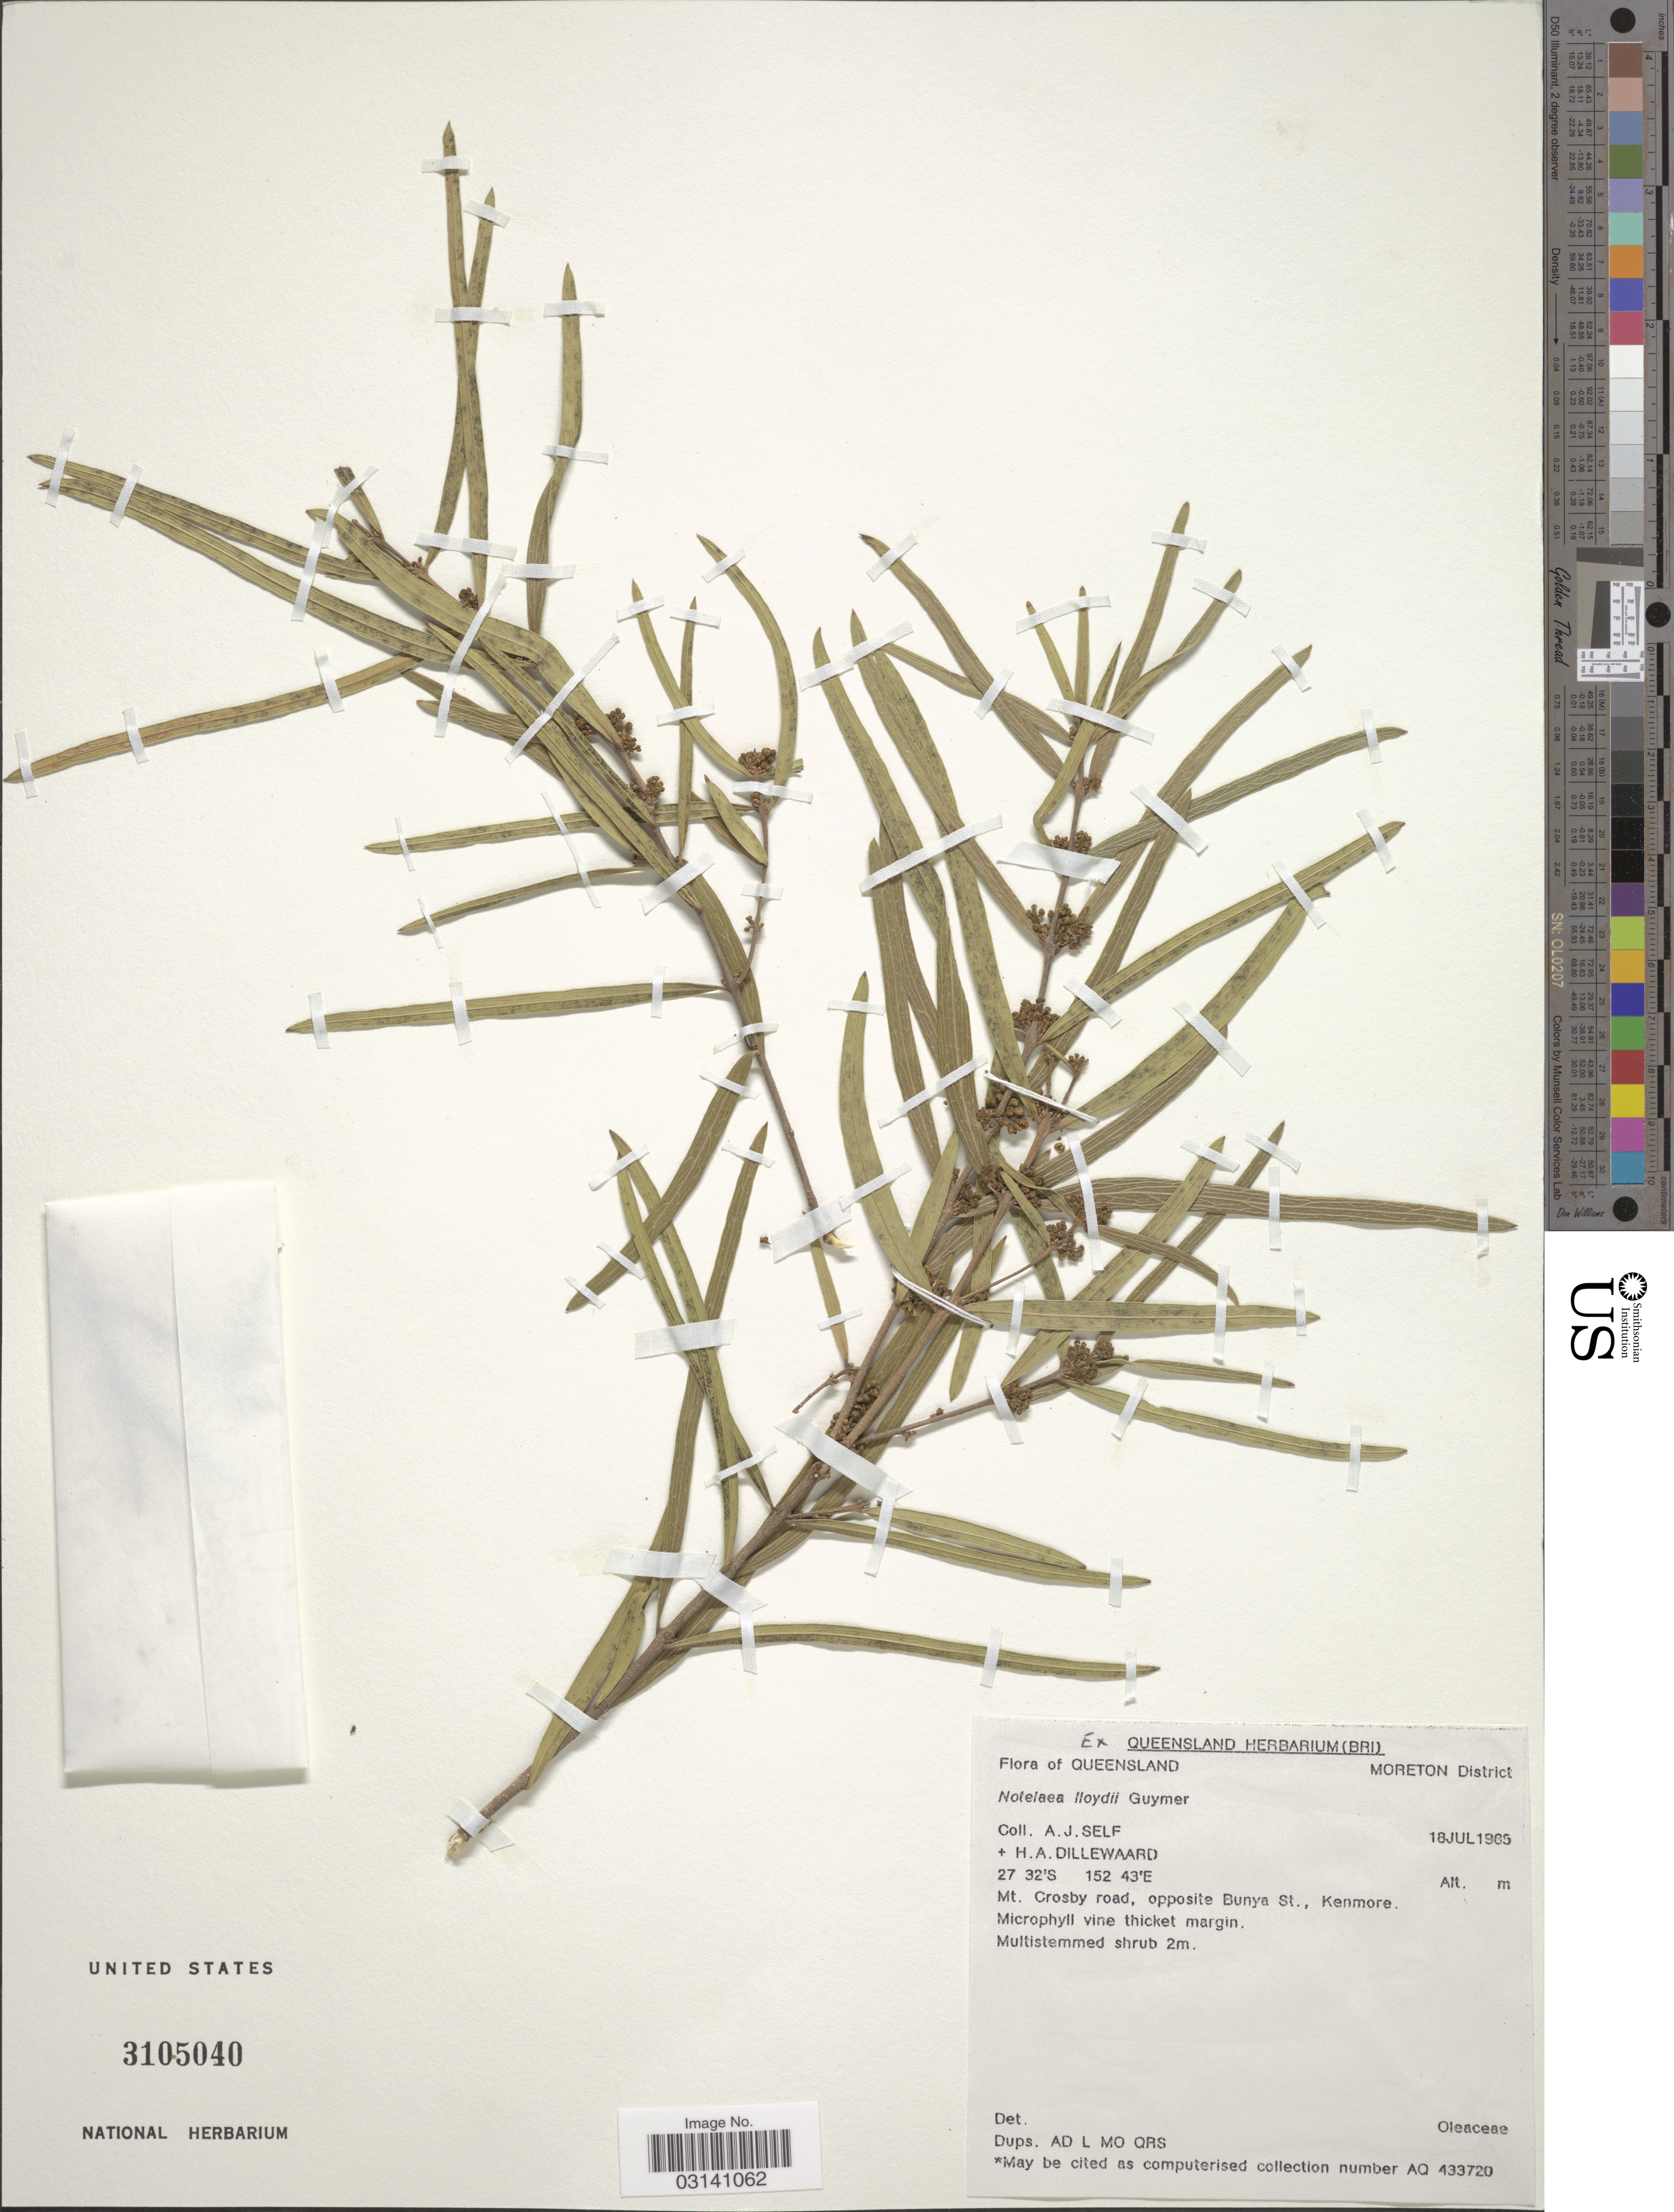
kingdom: Plantae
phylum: Tracheophyta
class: Magnoliopsida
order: Lamiales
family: Oleaceae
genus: Notelaea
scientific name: Notelaea microcarpa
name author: R. Br.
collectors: A. Self & H. Dillewaard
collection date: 1985-07-18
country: Australia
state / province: Queensland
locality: Moreton District. Mt. Crosby road, opposite Bunya St., Kenmore.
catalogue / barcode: US 3105040